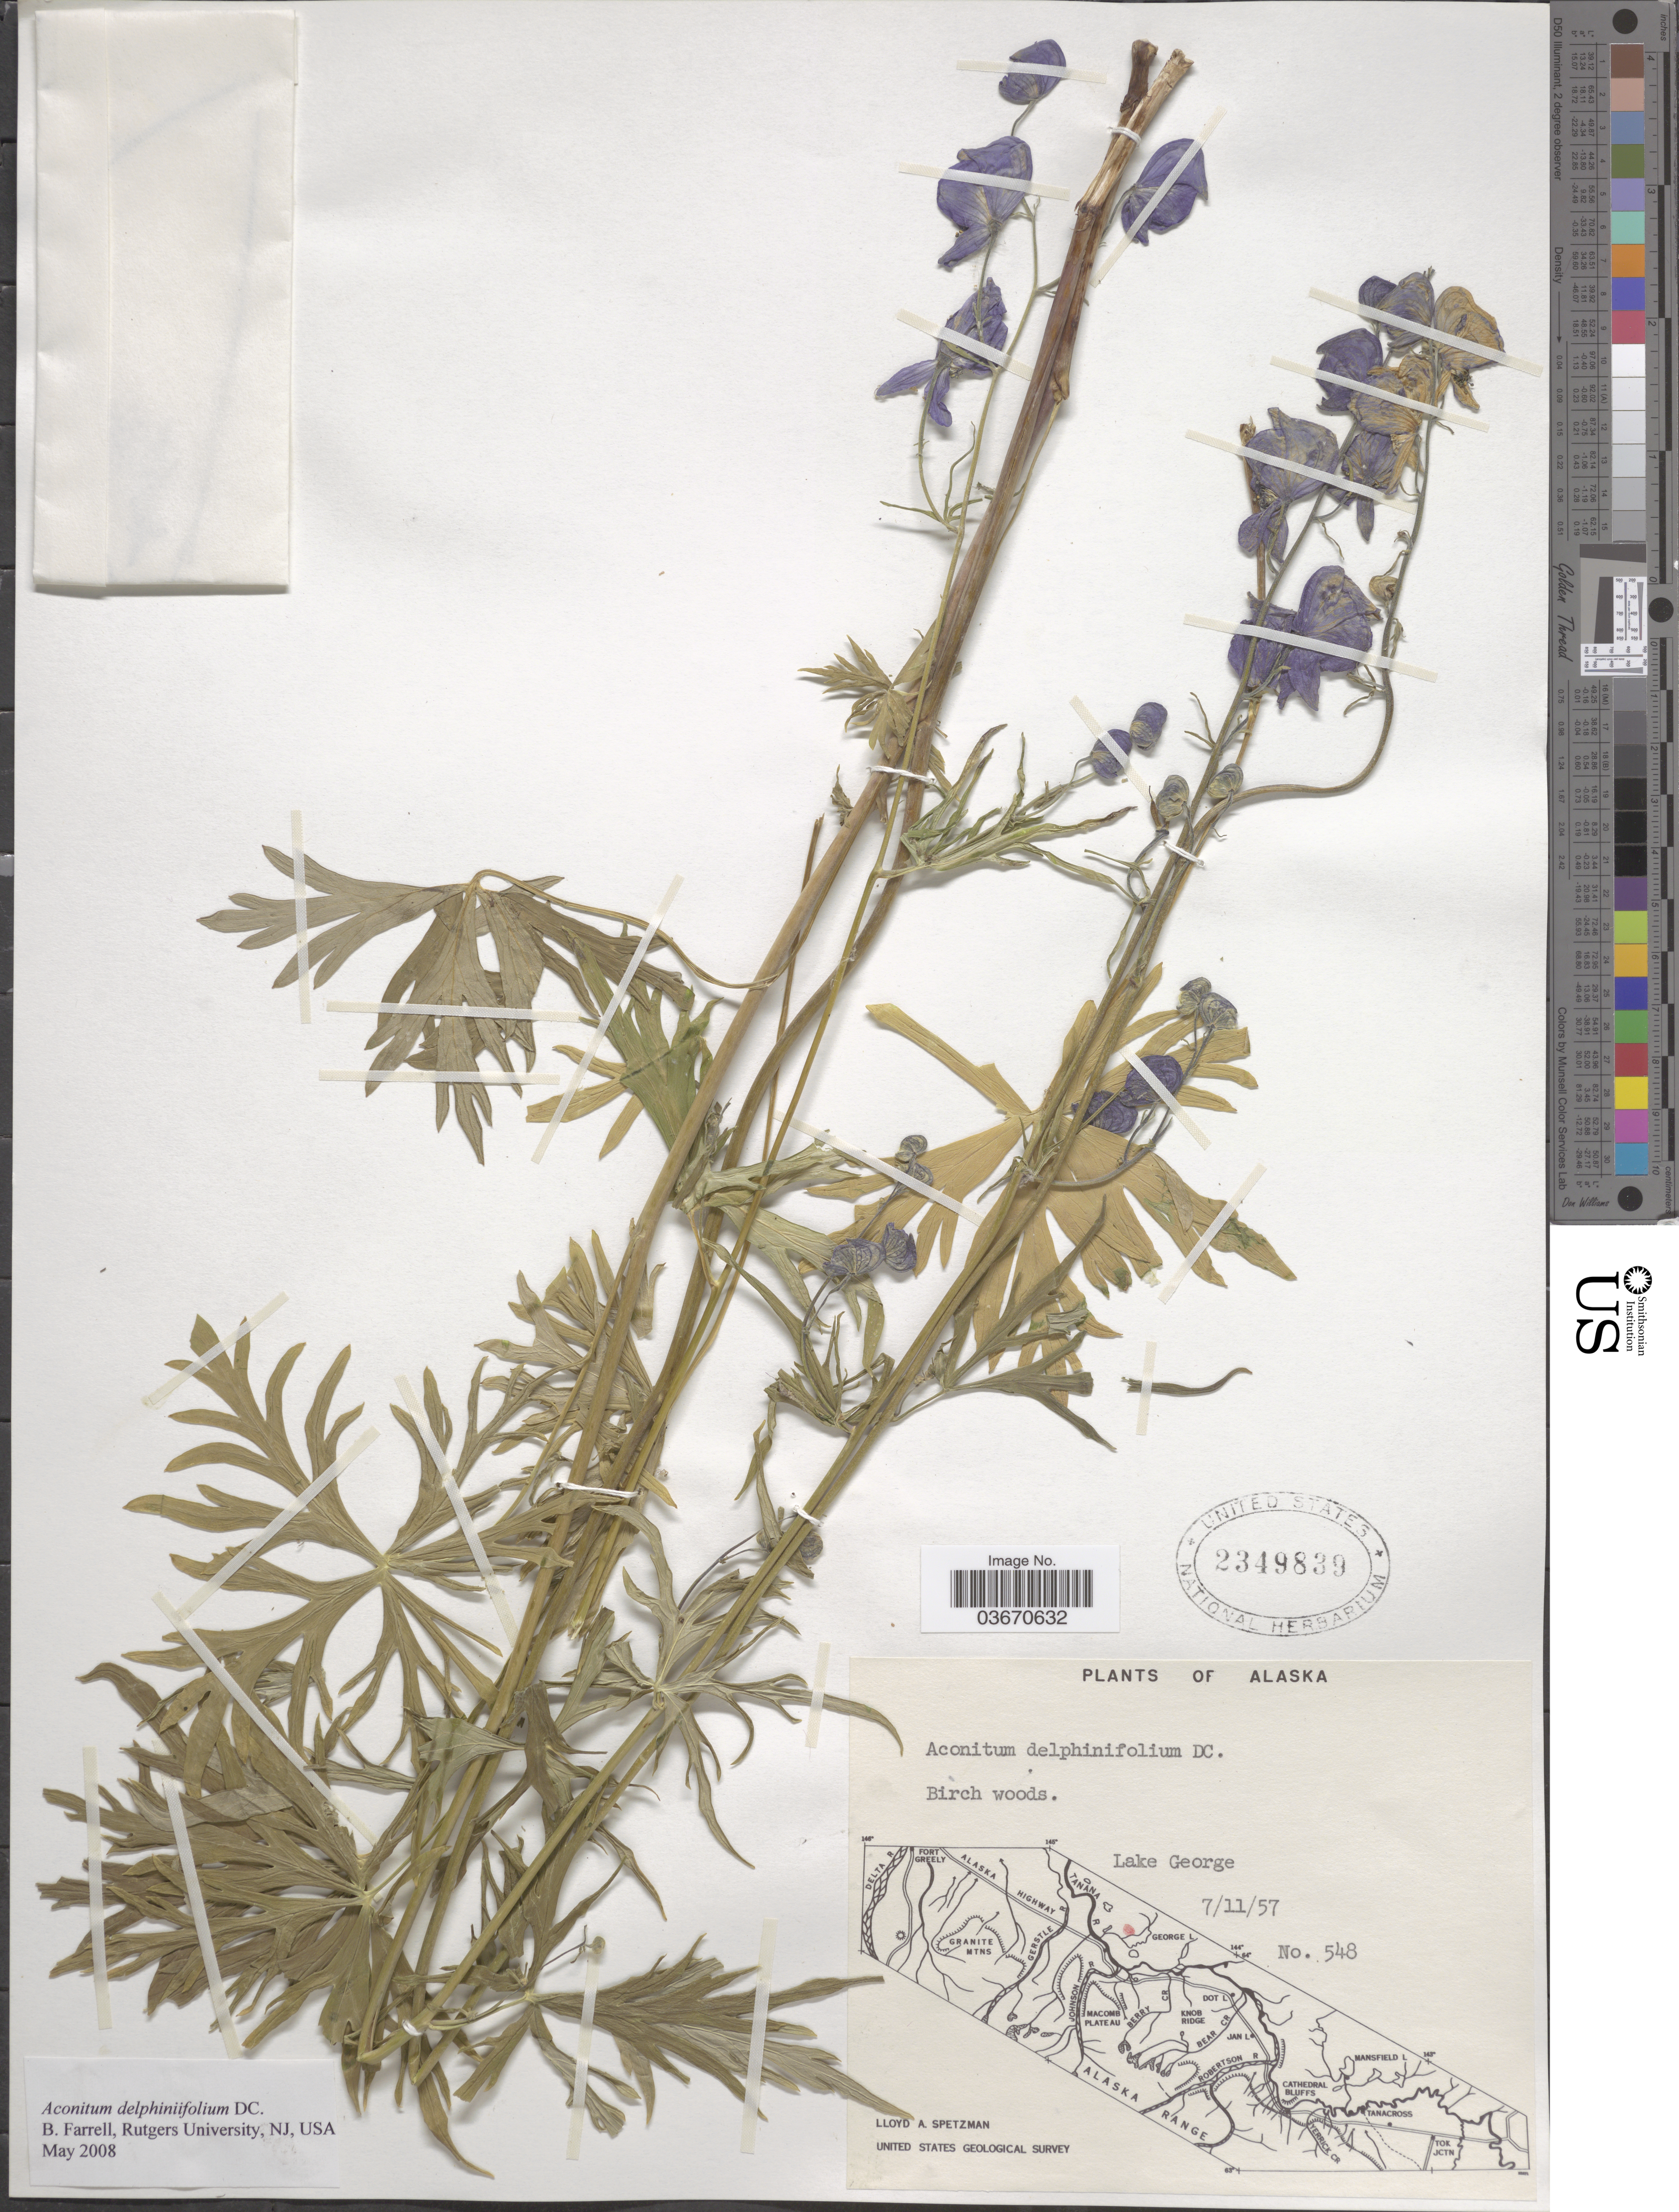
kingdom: Plantae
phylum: Tracheophyta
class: Magnoliopsida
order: Ranunculales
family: Ranunculaceae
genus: Aconitum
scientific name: Aconitum delphinifolium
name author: DC.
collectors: L. Spetzman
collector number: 548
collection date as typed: Transcribed d/m/y: 11/7/57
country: United States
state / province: Alaska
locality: Lake George.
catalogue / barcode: US 2349839